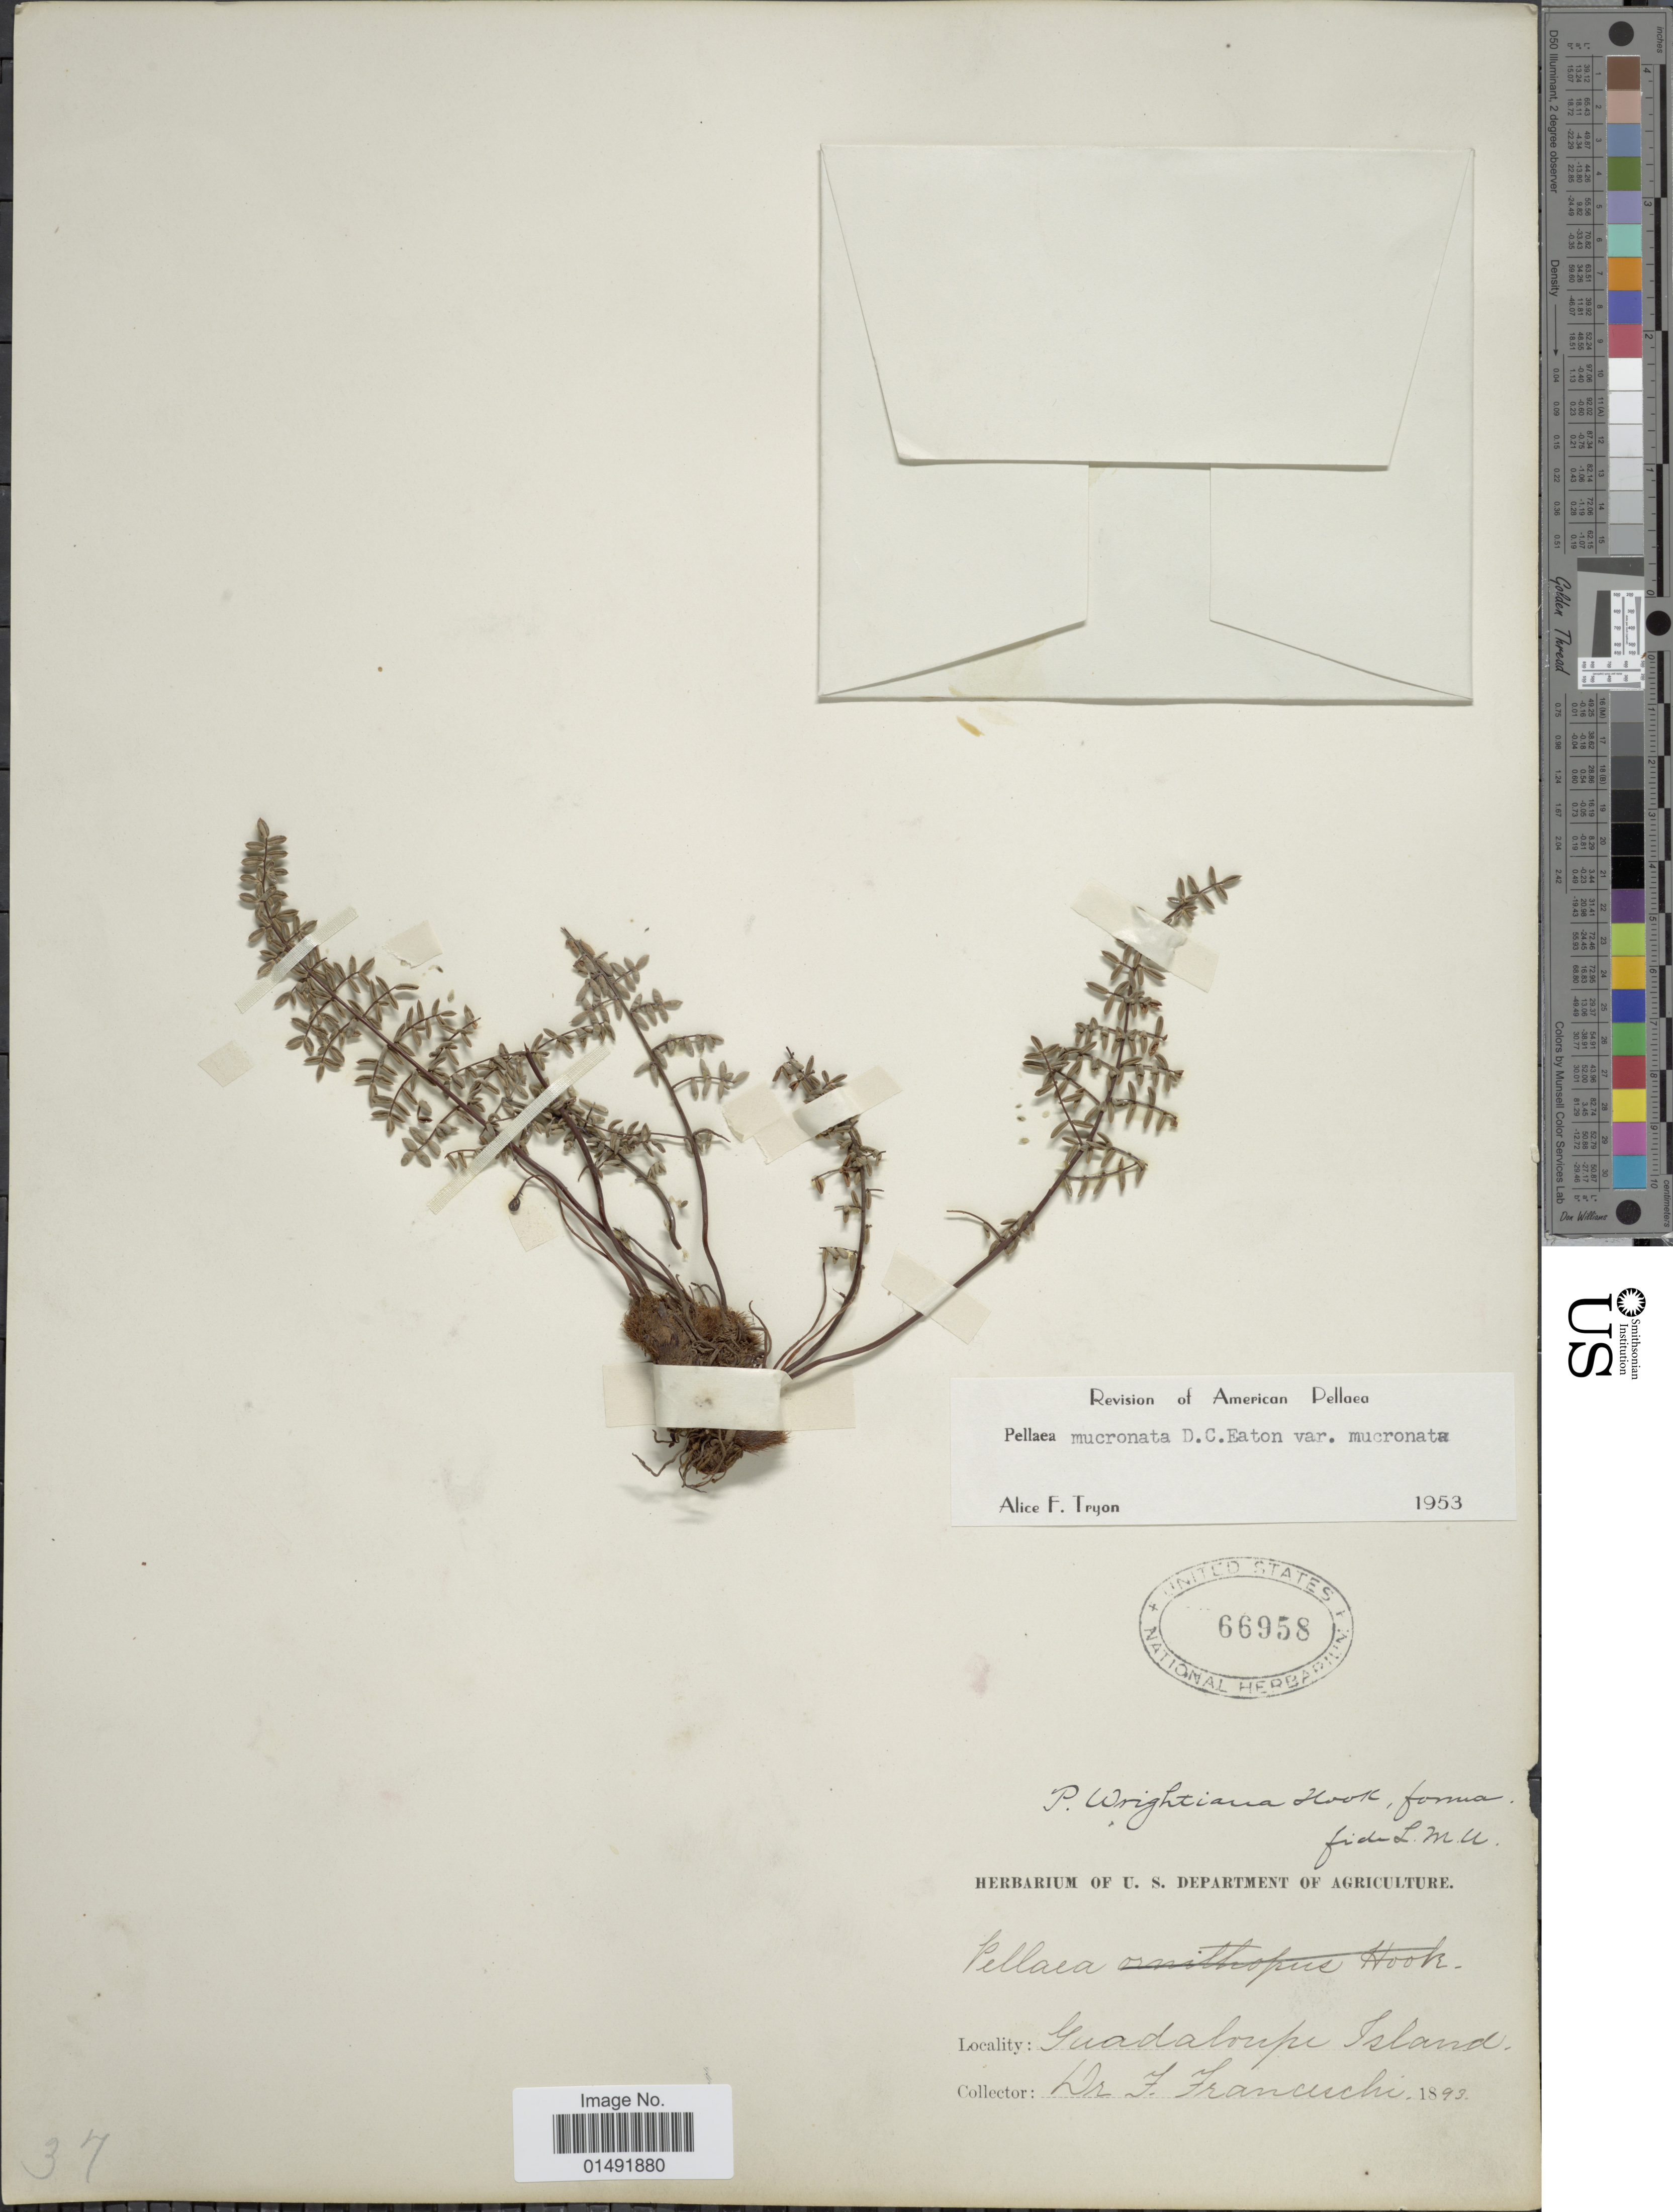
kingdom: Plantae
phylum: Tracheophyta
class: Polypodiopsida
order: Polypodiales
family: Pteridaceae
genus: Pellaea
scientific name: Pellaea mucronata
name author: (D.C. Eaton) D.C. Eaton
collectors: F. Francuchi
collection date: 1893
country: Mexico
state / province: Baja California Norte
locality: Guadaloupe Island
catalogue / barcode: US 66958